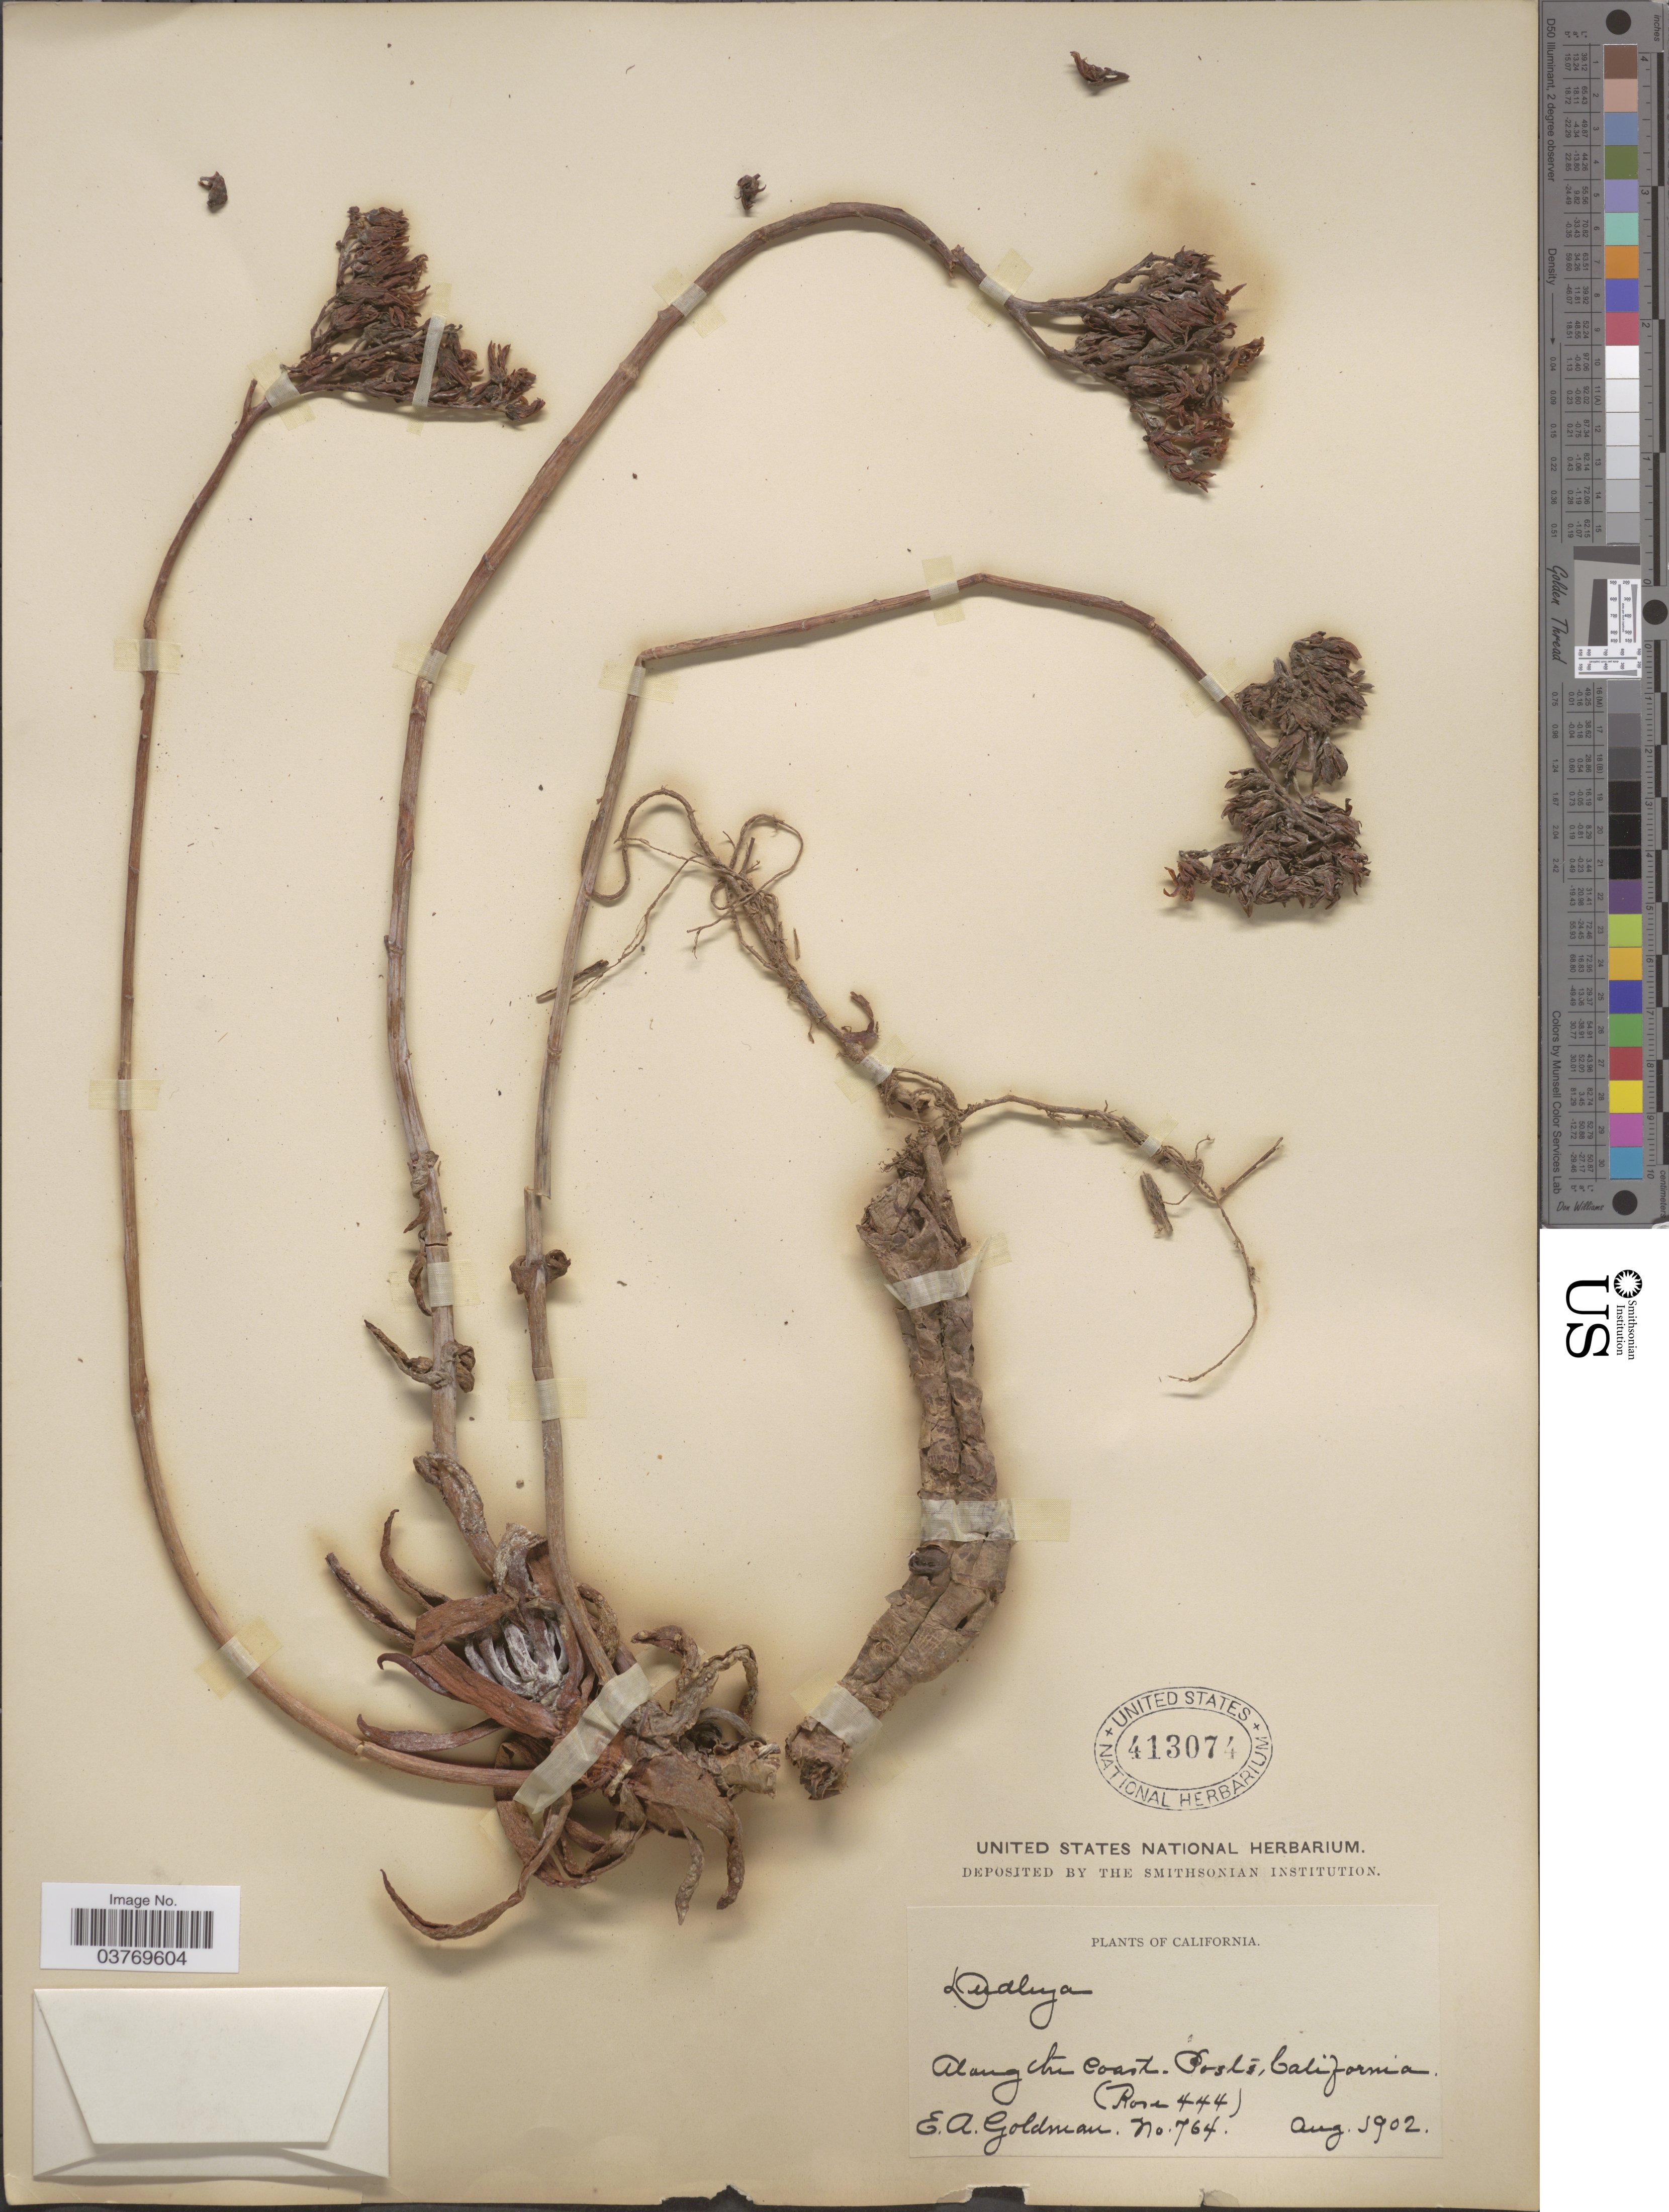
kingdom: Plantae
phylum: Tracheophyta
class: Magnoliopsida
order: Saxifragales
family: Crassulaceae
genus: Dudleya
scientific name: Dudleya cotyledon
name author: (Jacq.) Britton & Rose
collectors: E. A. Goldman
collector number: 764/Rose444?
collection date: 1902-08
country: United States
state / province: California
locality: Along the coast. Posts.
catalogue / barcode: US 413074